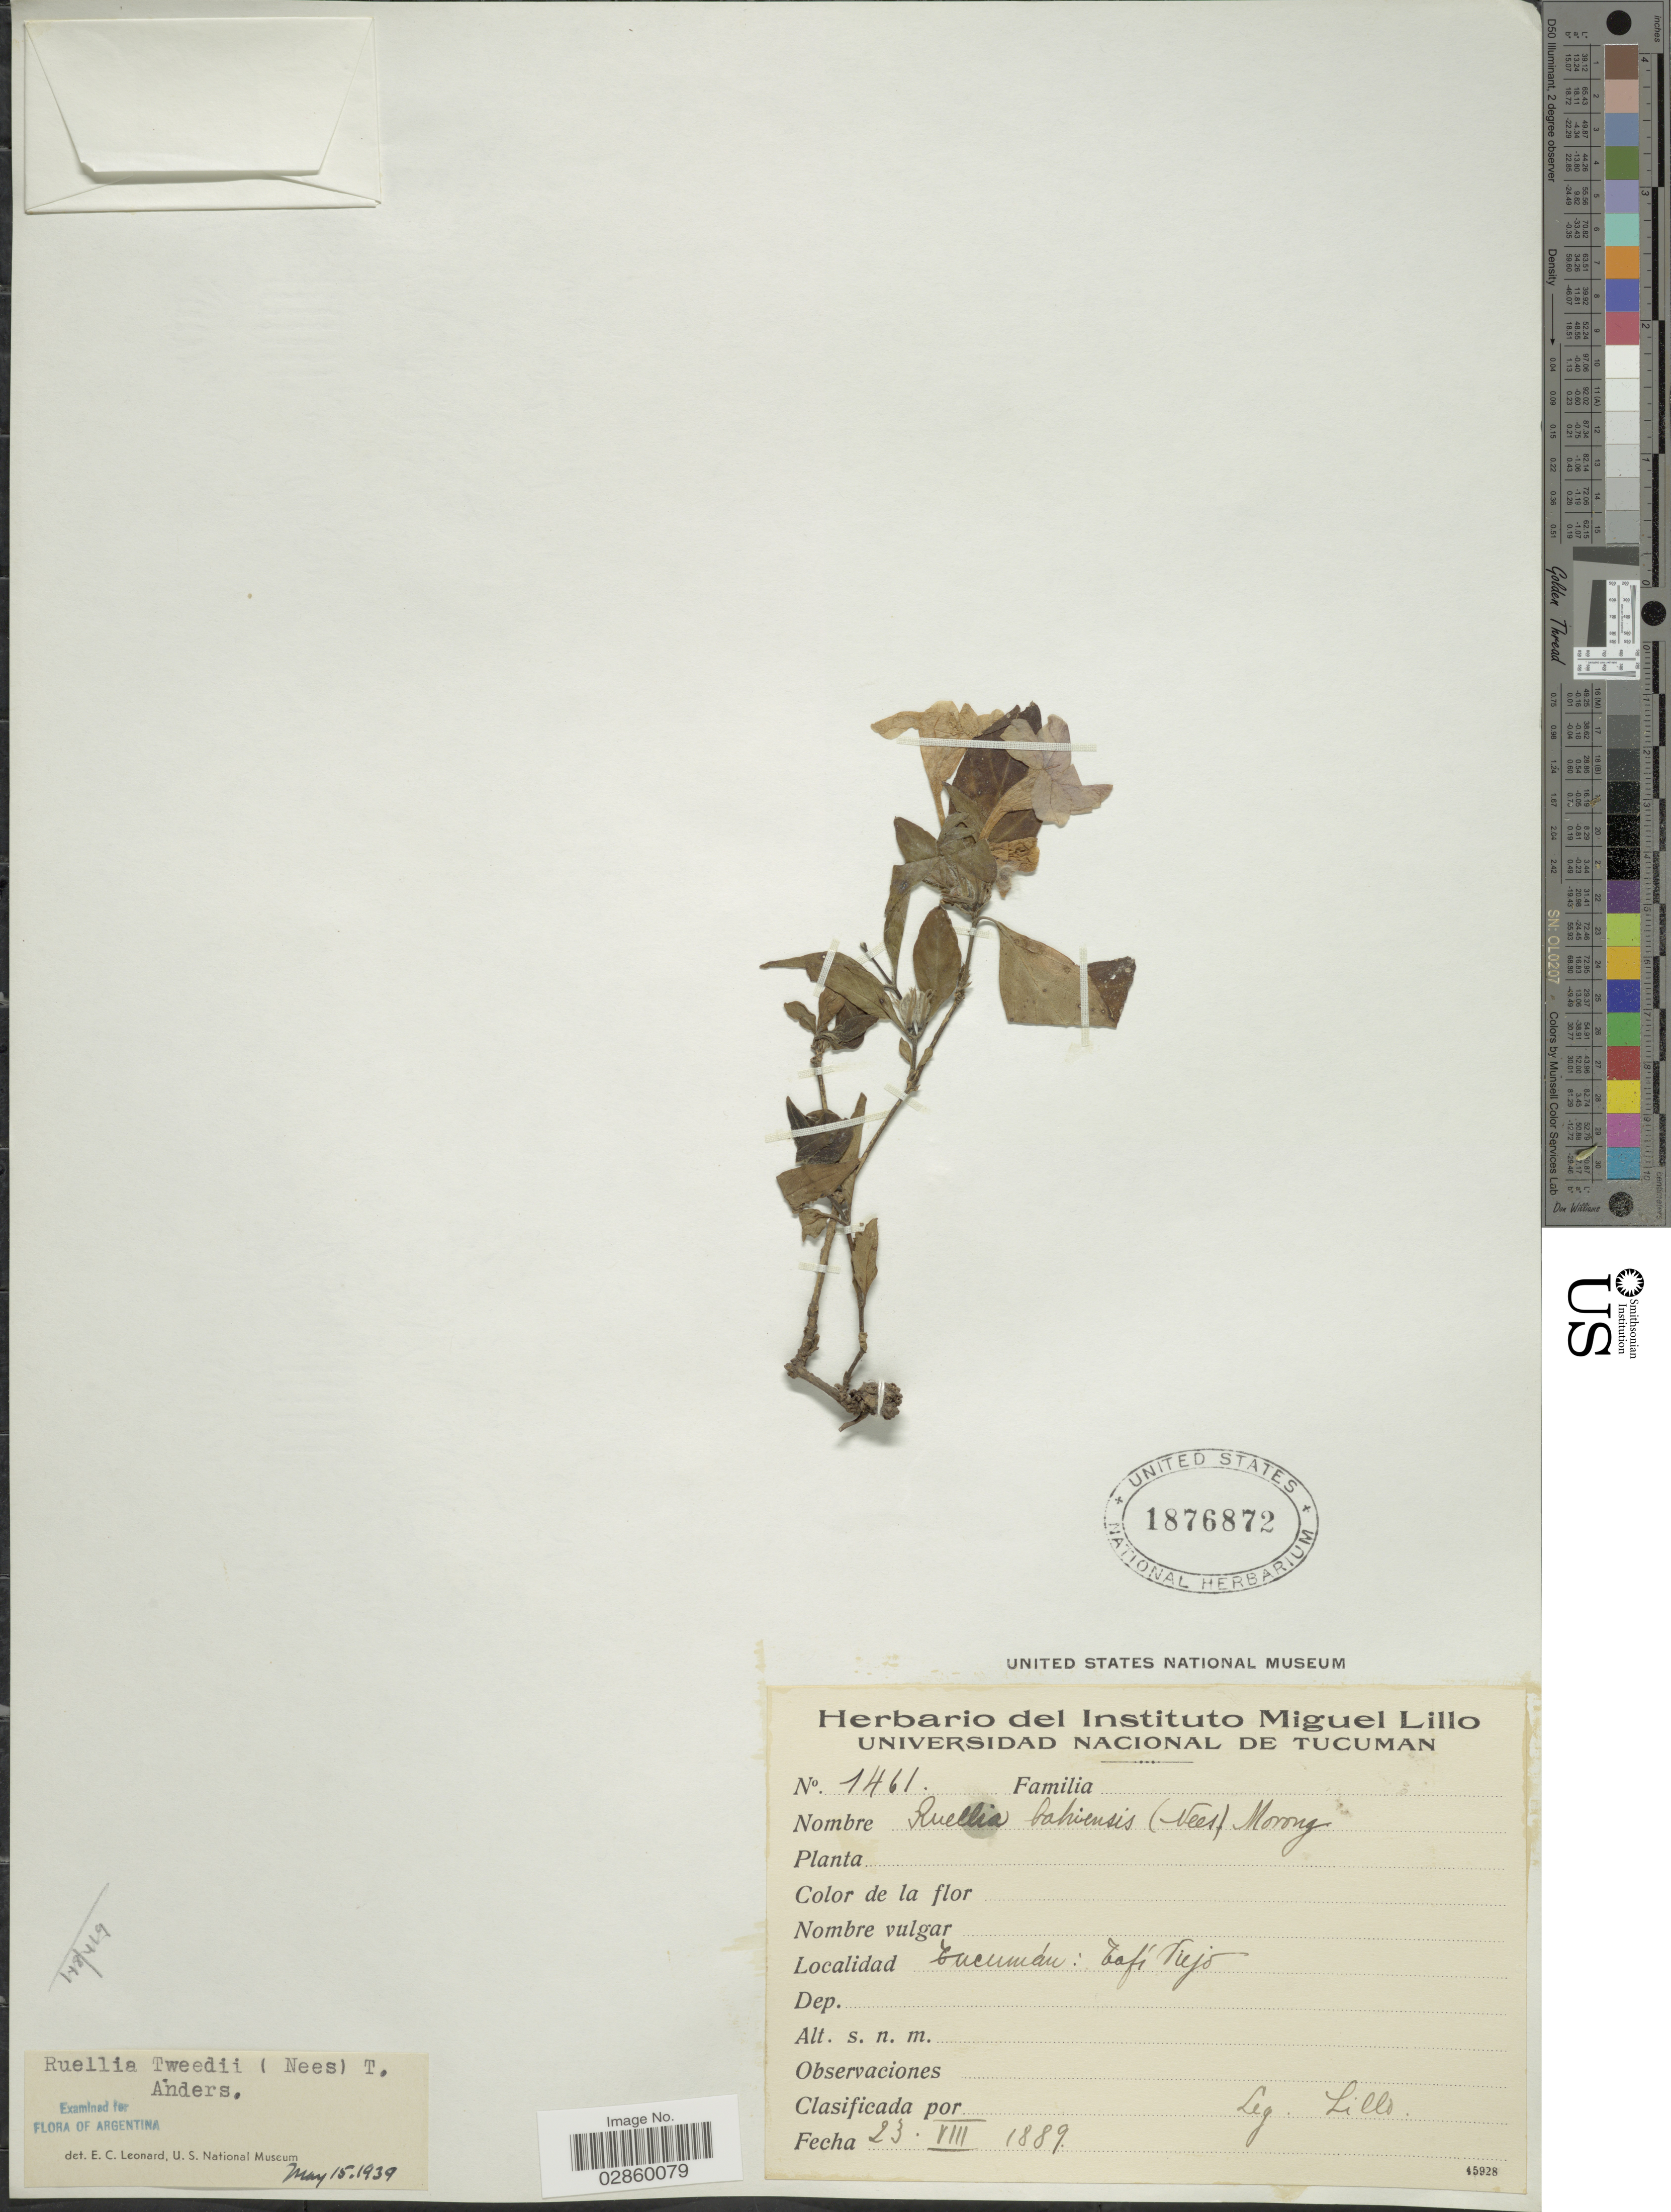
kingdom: Plantae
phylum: Tracheophyta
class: Magnoliopsida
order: Lamiales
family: Acanthaceae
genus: Ruellia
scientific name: Ruellia erythropus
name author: (Nees) Lindau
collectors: M. Lillo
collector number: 1461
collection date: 1889-08-23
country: Argentina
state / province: Tucuman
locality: Tucumán: Tafí Viejo.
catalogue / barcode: US 1876872